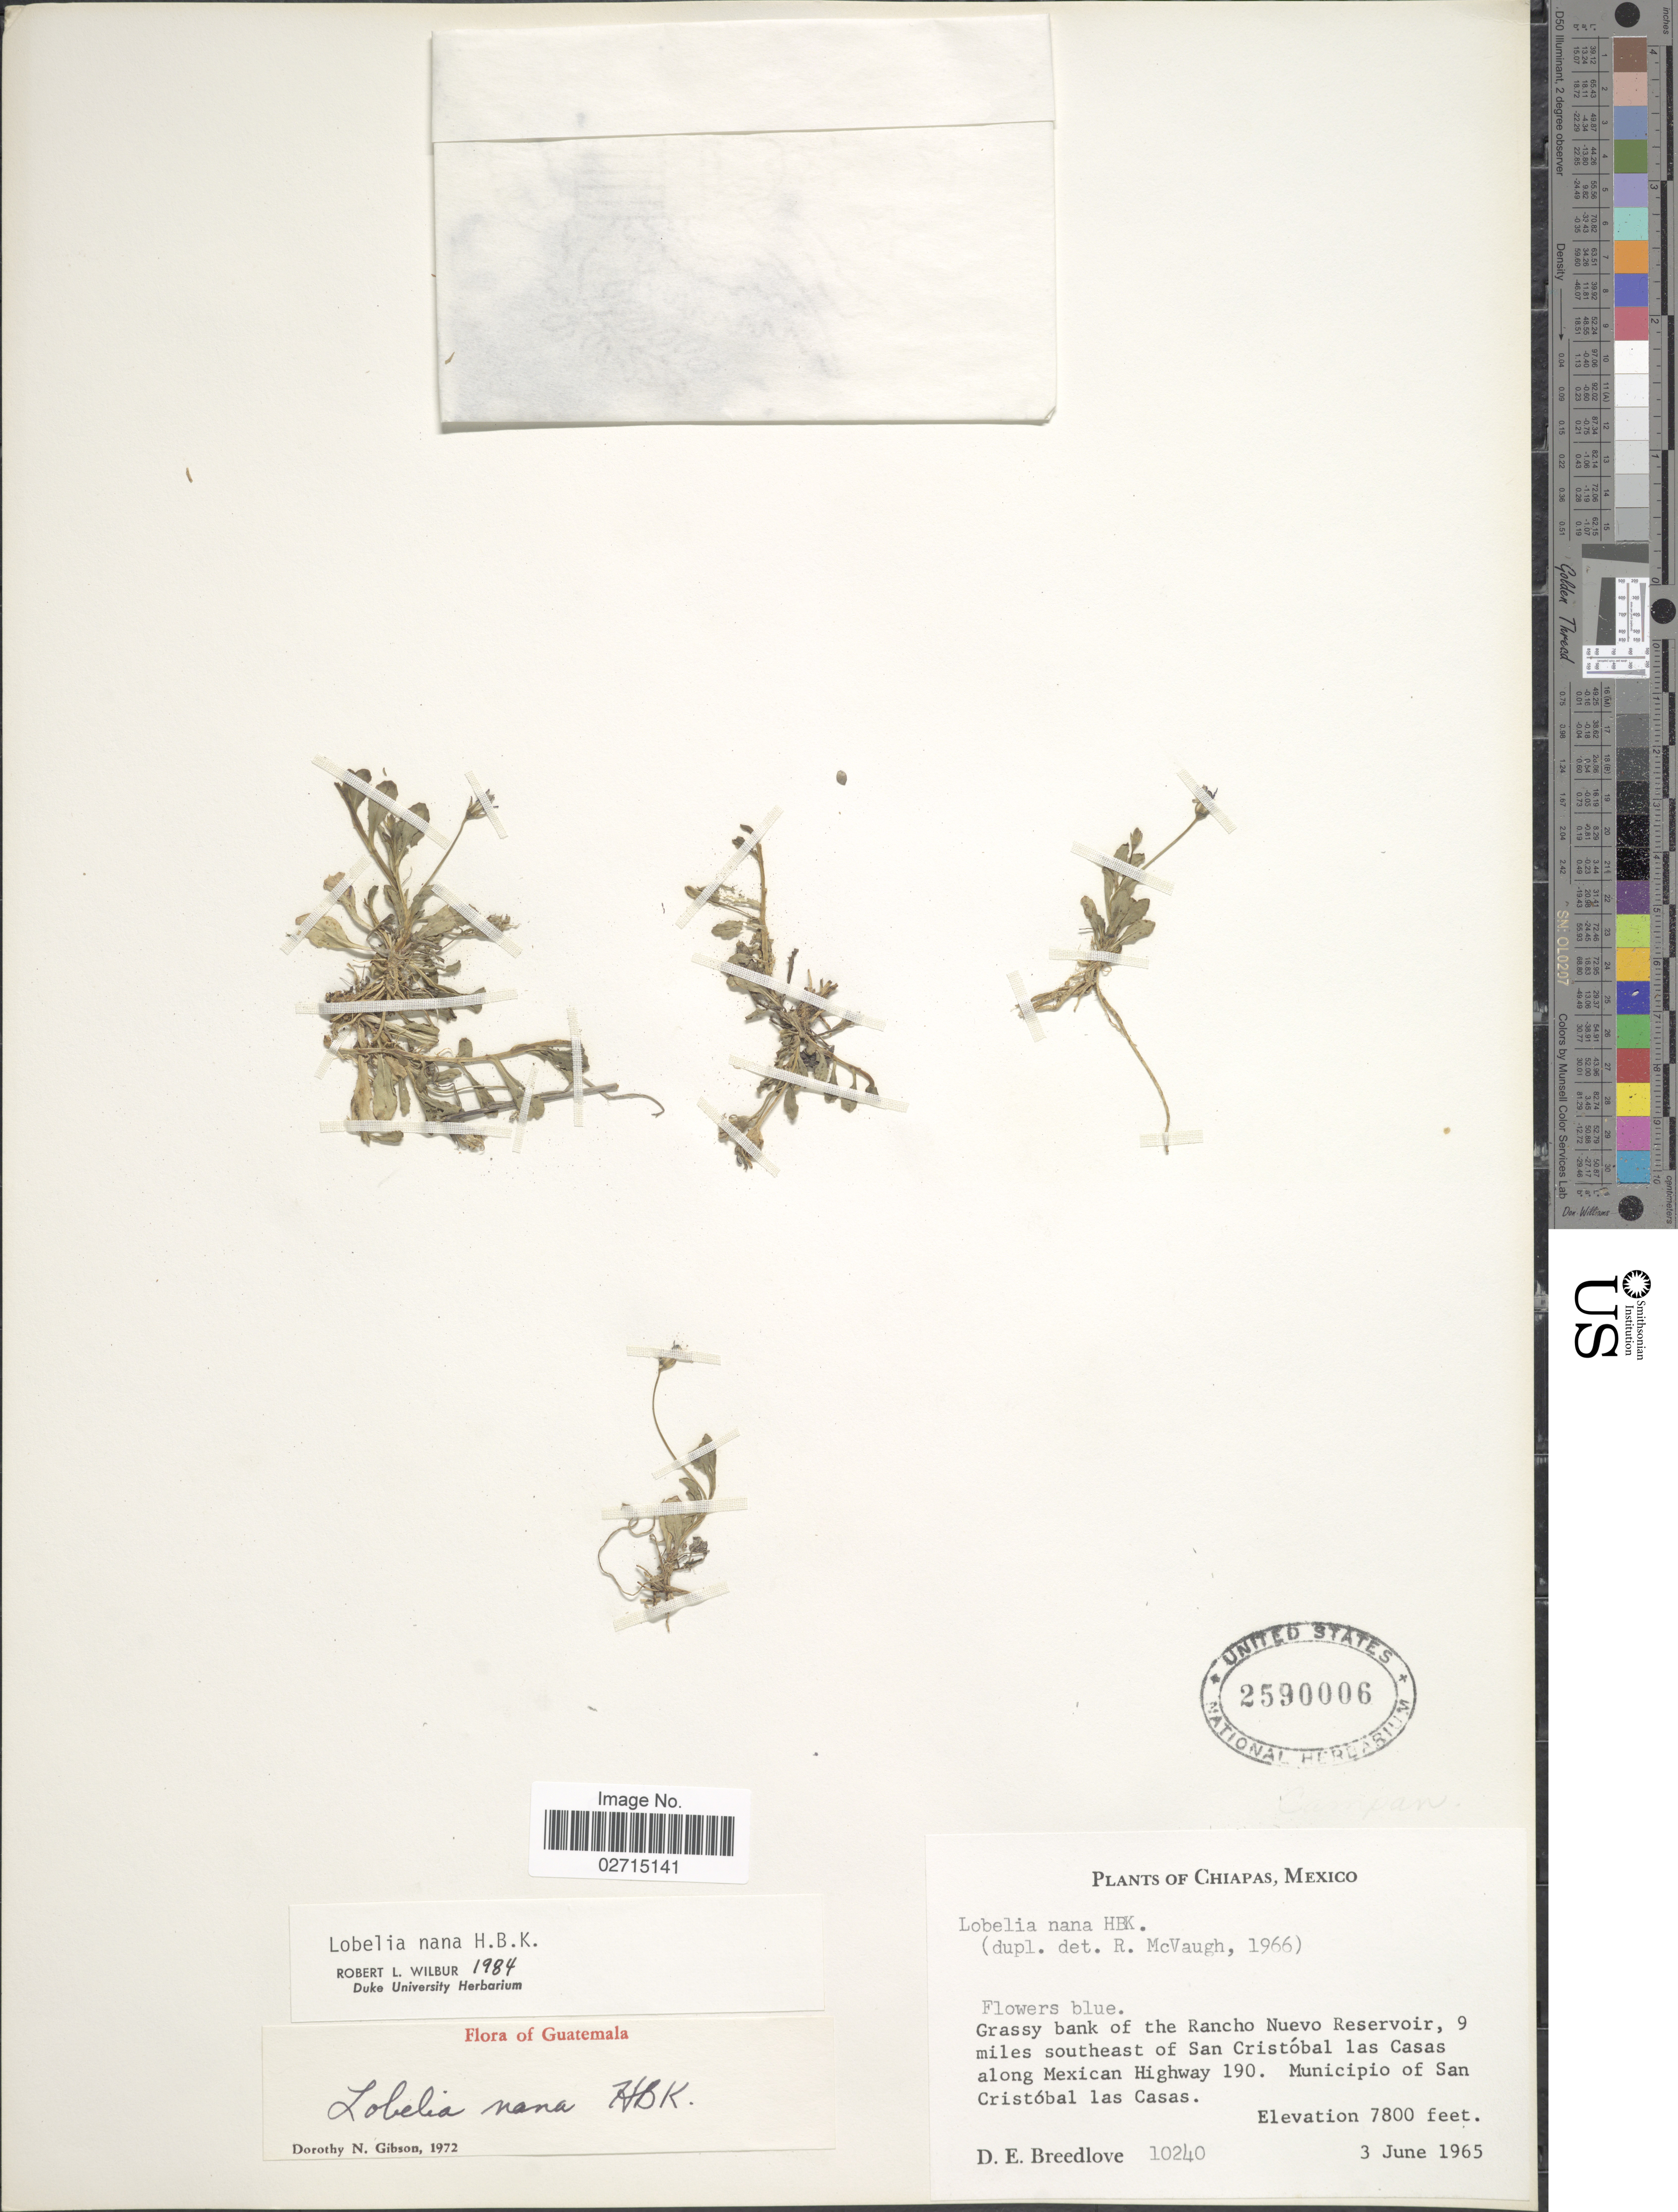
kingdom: Plantae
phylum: Tracheophyta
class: Magnoliopsida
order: Asterales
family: Campanulaceae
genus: Lobelia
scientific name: Lobelia nana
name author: Kunth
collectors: D. E. Breedlove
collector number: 10240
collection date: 1965-06-03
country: Mexico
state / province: Chiapas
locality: Grassy bank of the Rancho Nuevo Reservoir, 9 miles southeast of San Cristóbal las Casas along Mexican Highway 190. Municipio of San Cristóbal las Casas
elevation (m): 2377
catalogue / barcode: US 2590006